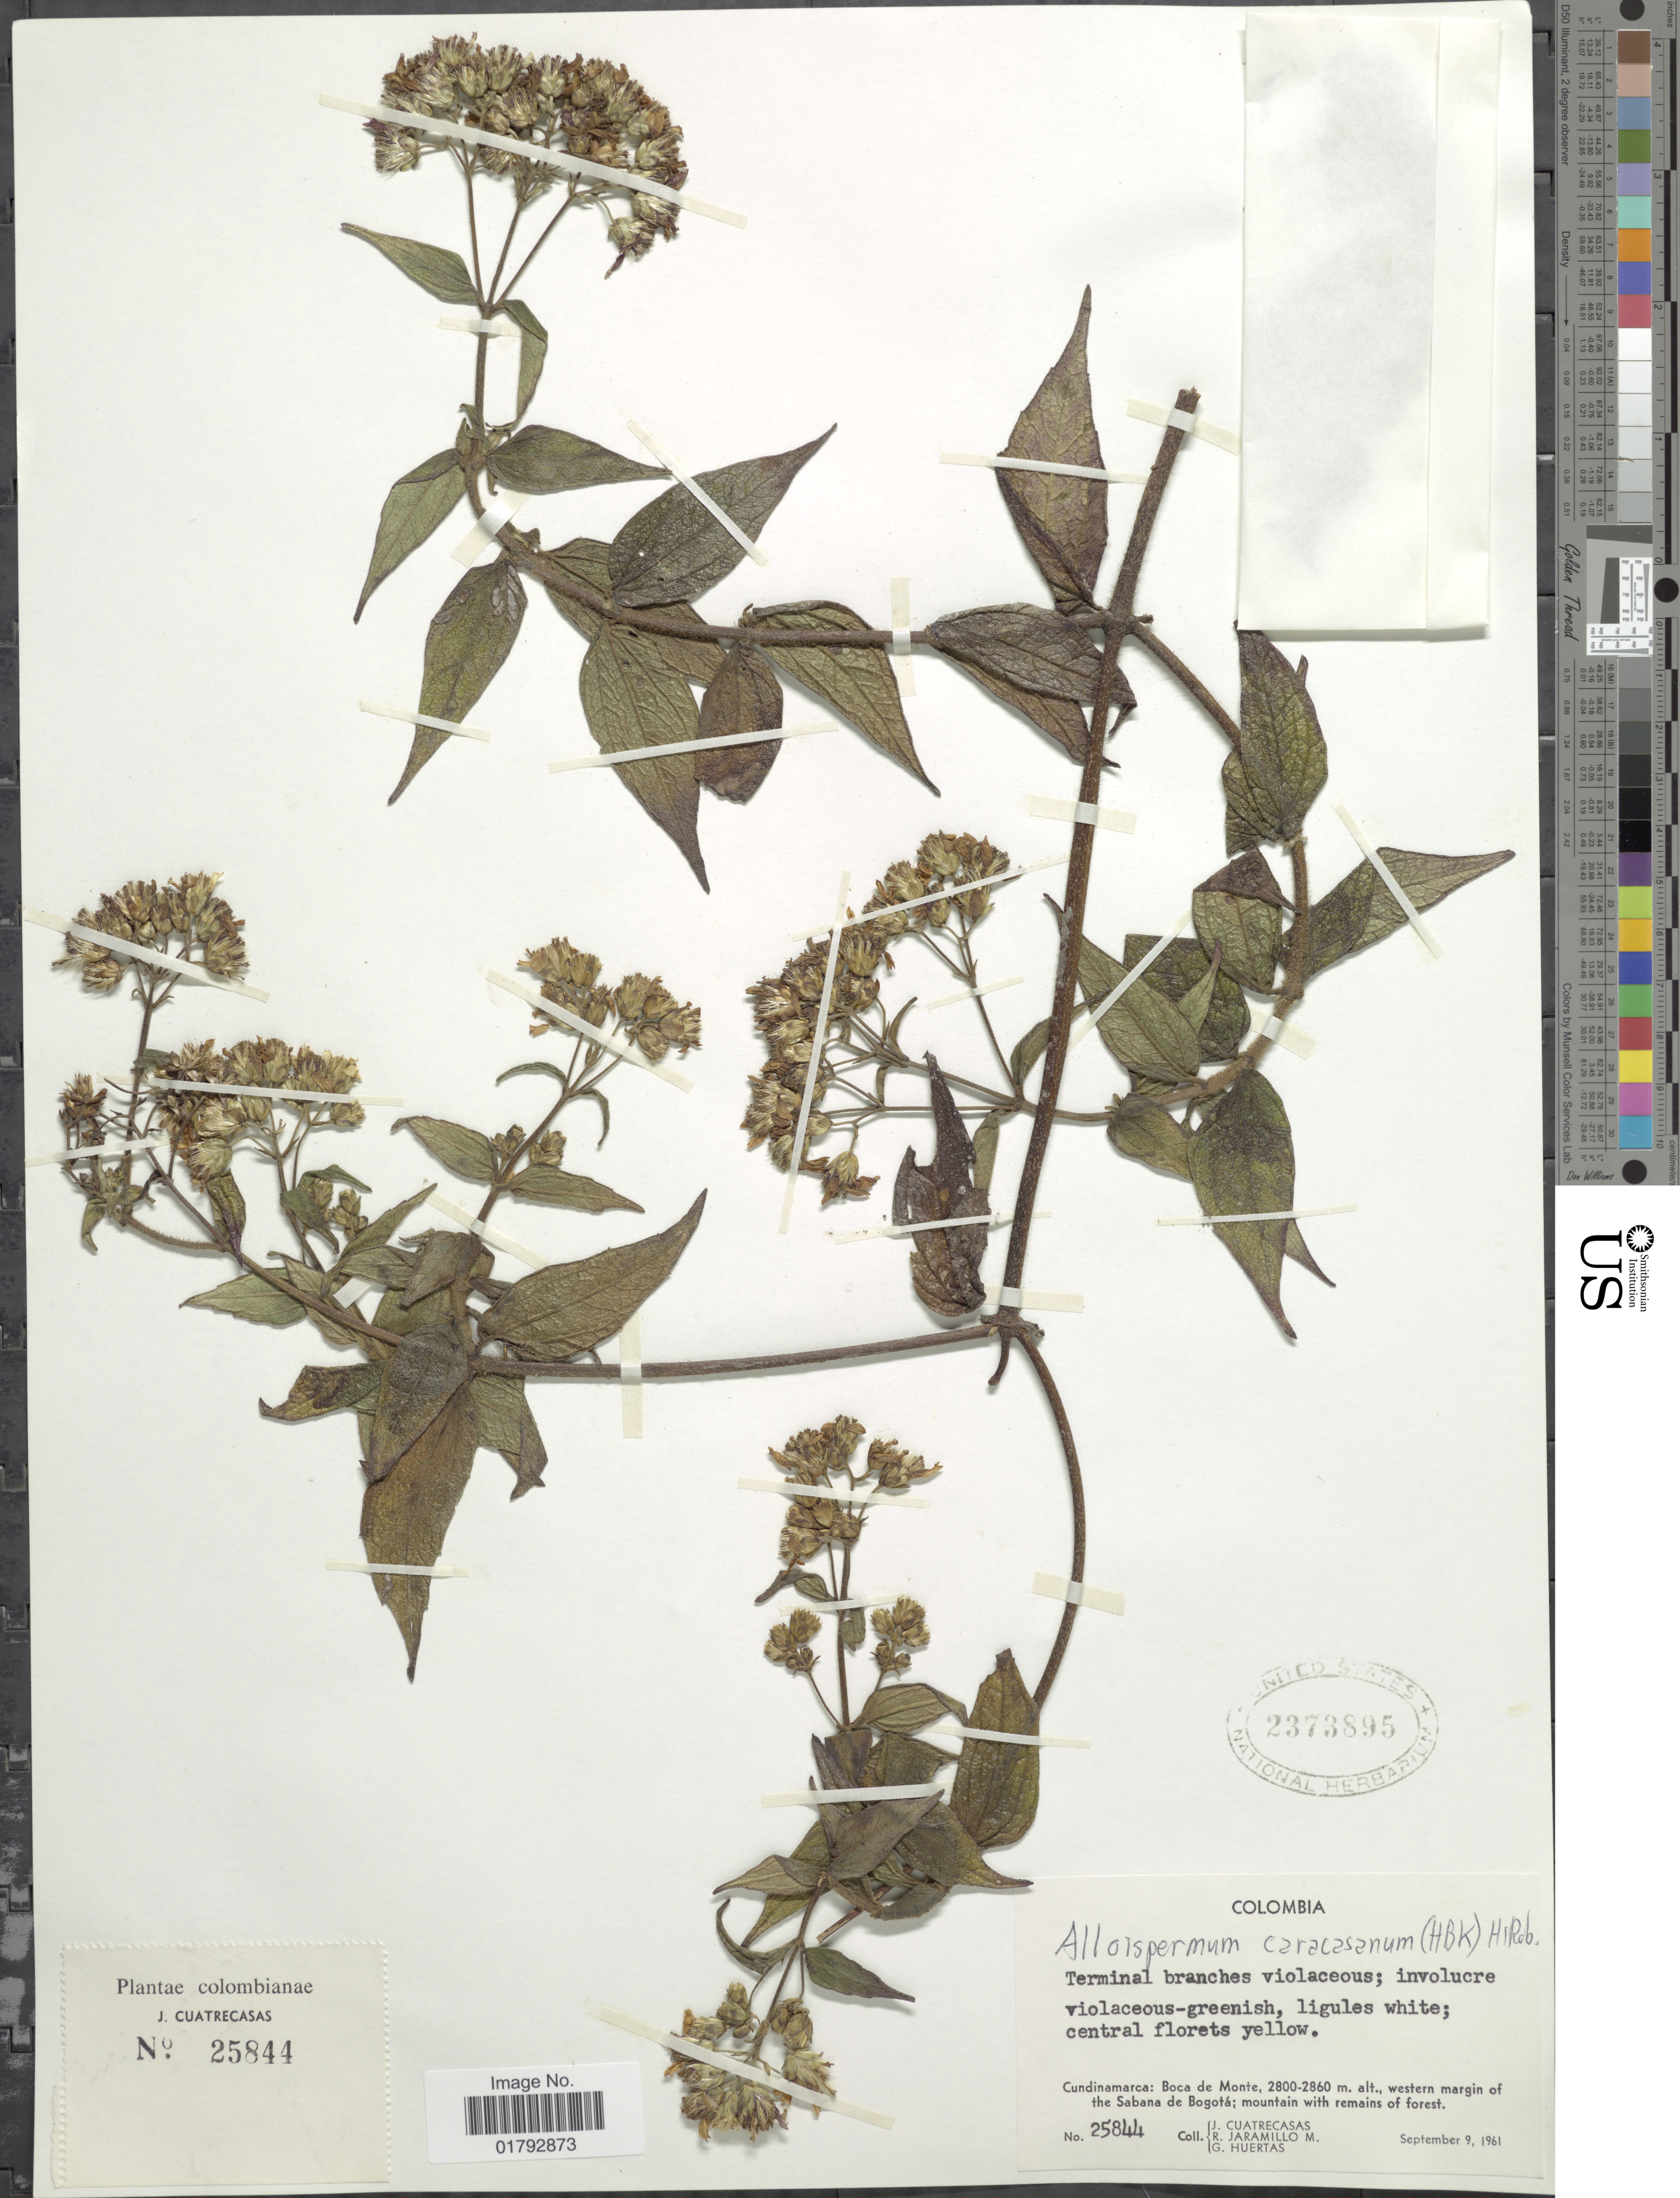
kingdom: Plantae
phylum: Tracheophyta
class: Magnoliopsida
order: Asterales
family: Asteraceae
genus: Alloispermum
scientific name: Alloispermum caracasanum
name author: (Kunth) H. Rob.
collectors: J. Cuatrecasas, R. Jaramillo M. & G. Huertas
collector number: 25844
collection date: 1961-09-09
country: Colombia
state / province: Cundinamarca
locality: Cundinamarca: Boca de Monte, western margin of the Sabana de Bogota; mountain with remains of forest.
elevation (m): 2800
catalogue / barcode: US 2373895